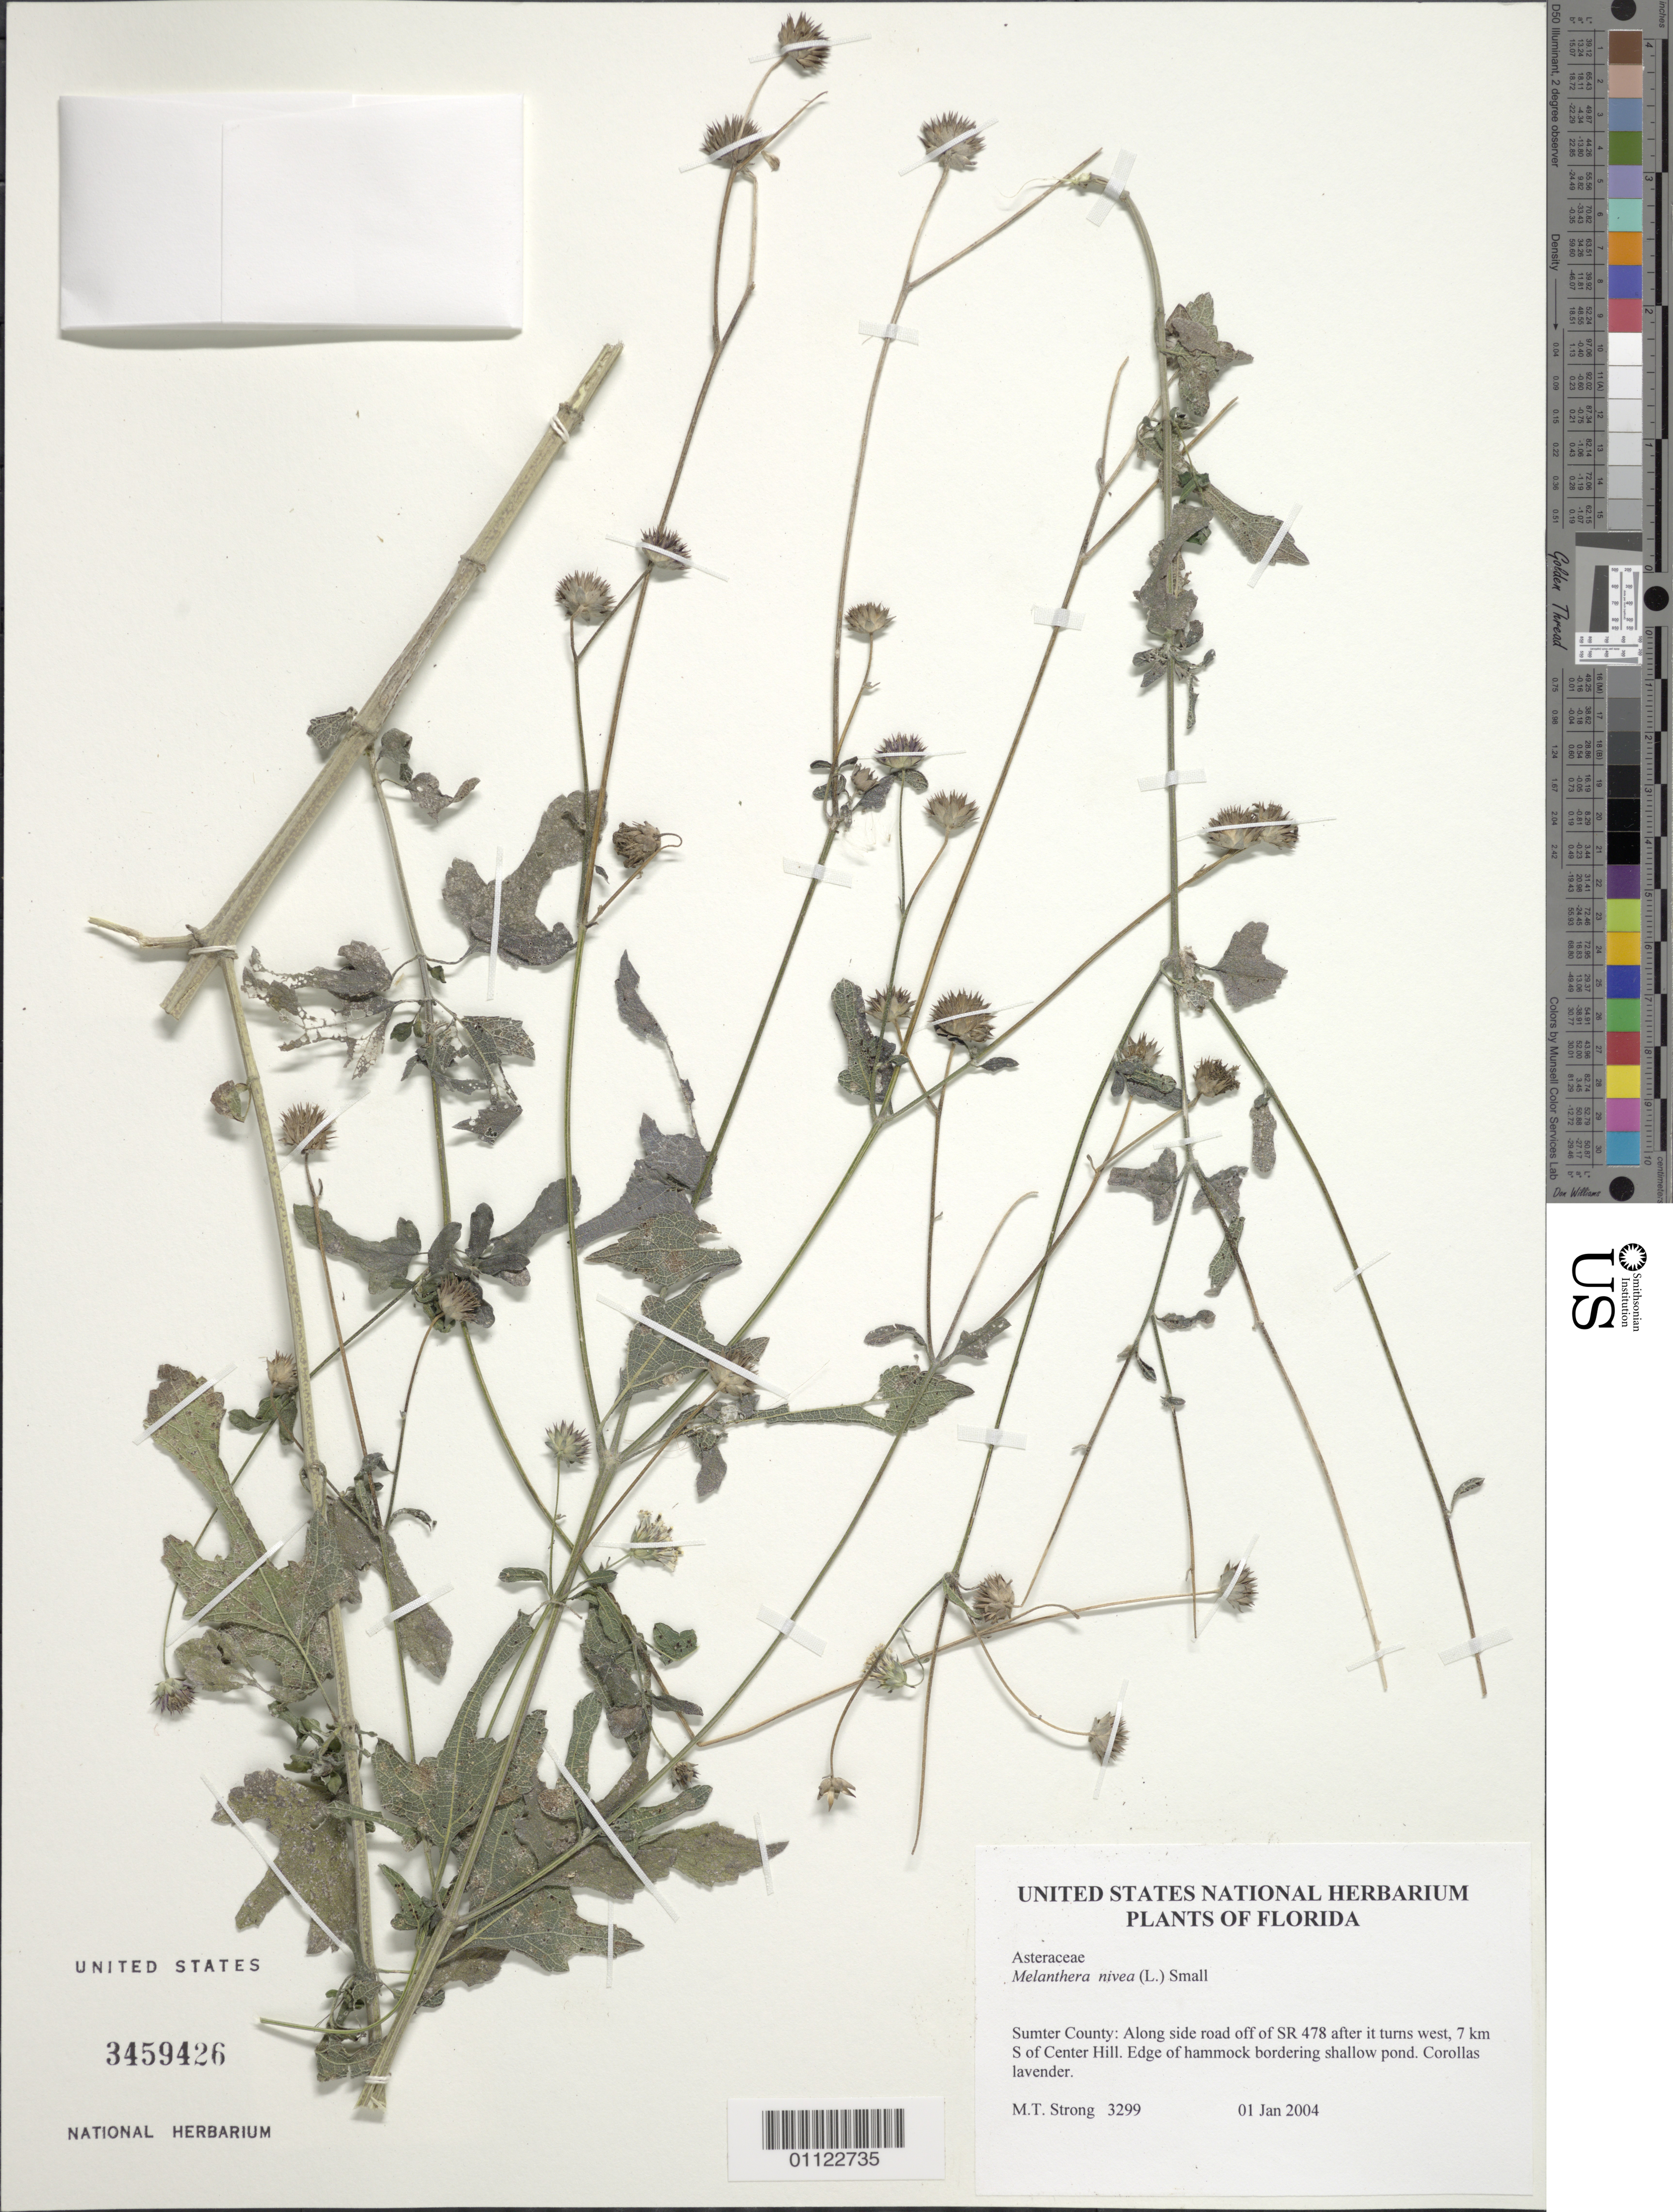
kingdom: Plantae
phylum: Tracheophyta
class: Magnoliopsida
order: Asterales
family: Asteraceae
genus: Melanthera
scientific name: Melanthera nivea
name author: (L.) Small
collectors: M. T. Strong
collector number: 3299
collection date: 2004-01-01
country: United States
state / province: Florida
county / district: Sumter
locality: Along side road off of SR 478 after it turns west, 7km S of Center Hill.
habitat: Edge of hammock border shallow pond.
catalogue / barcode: US 3459526